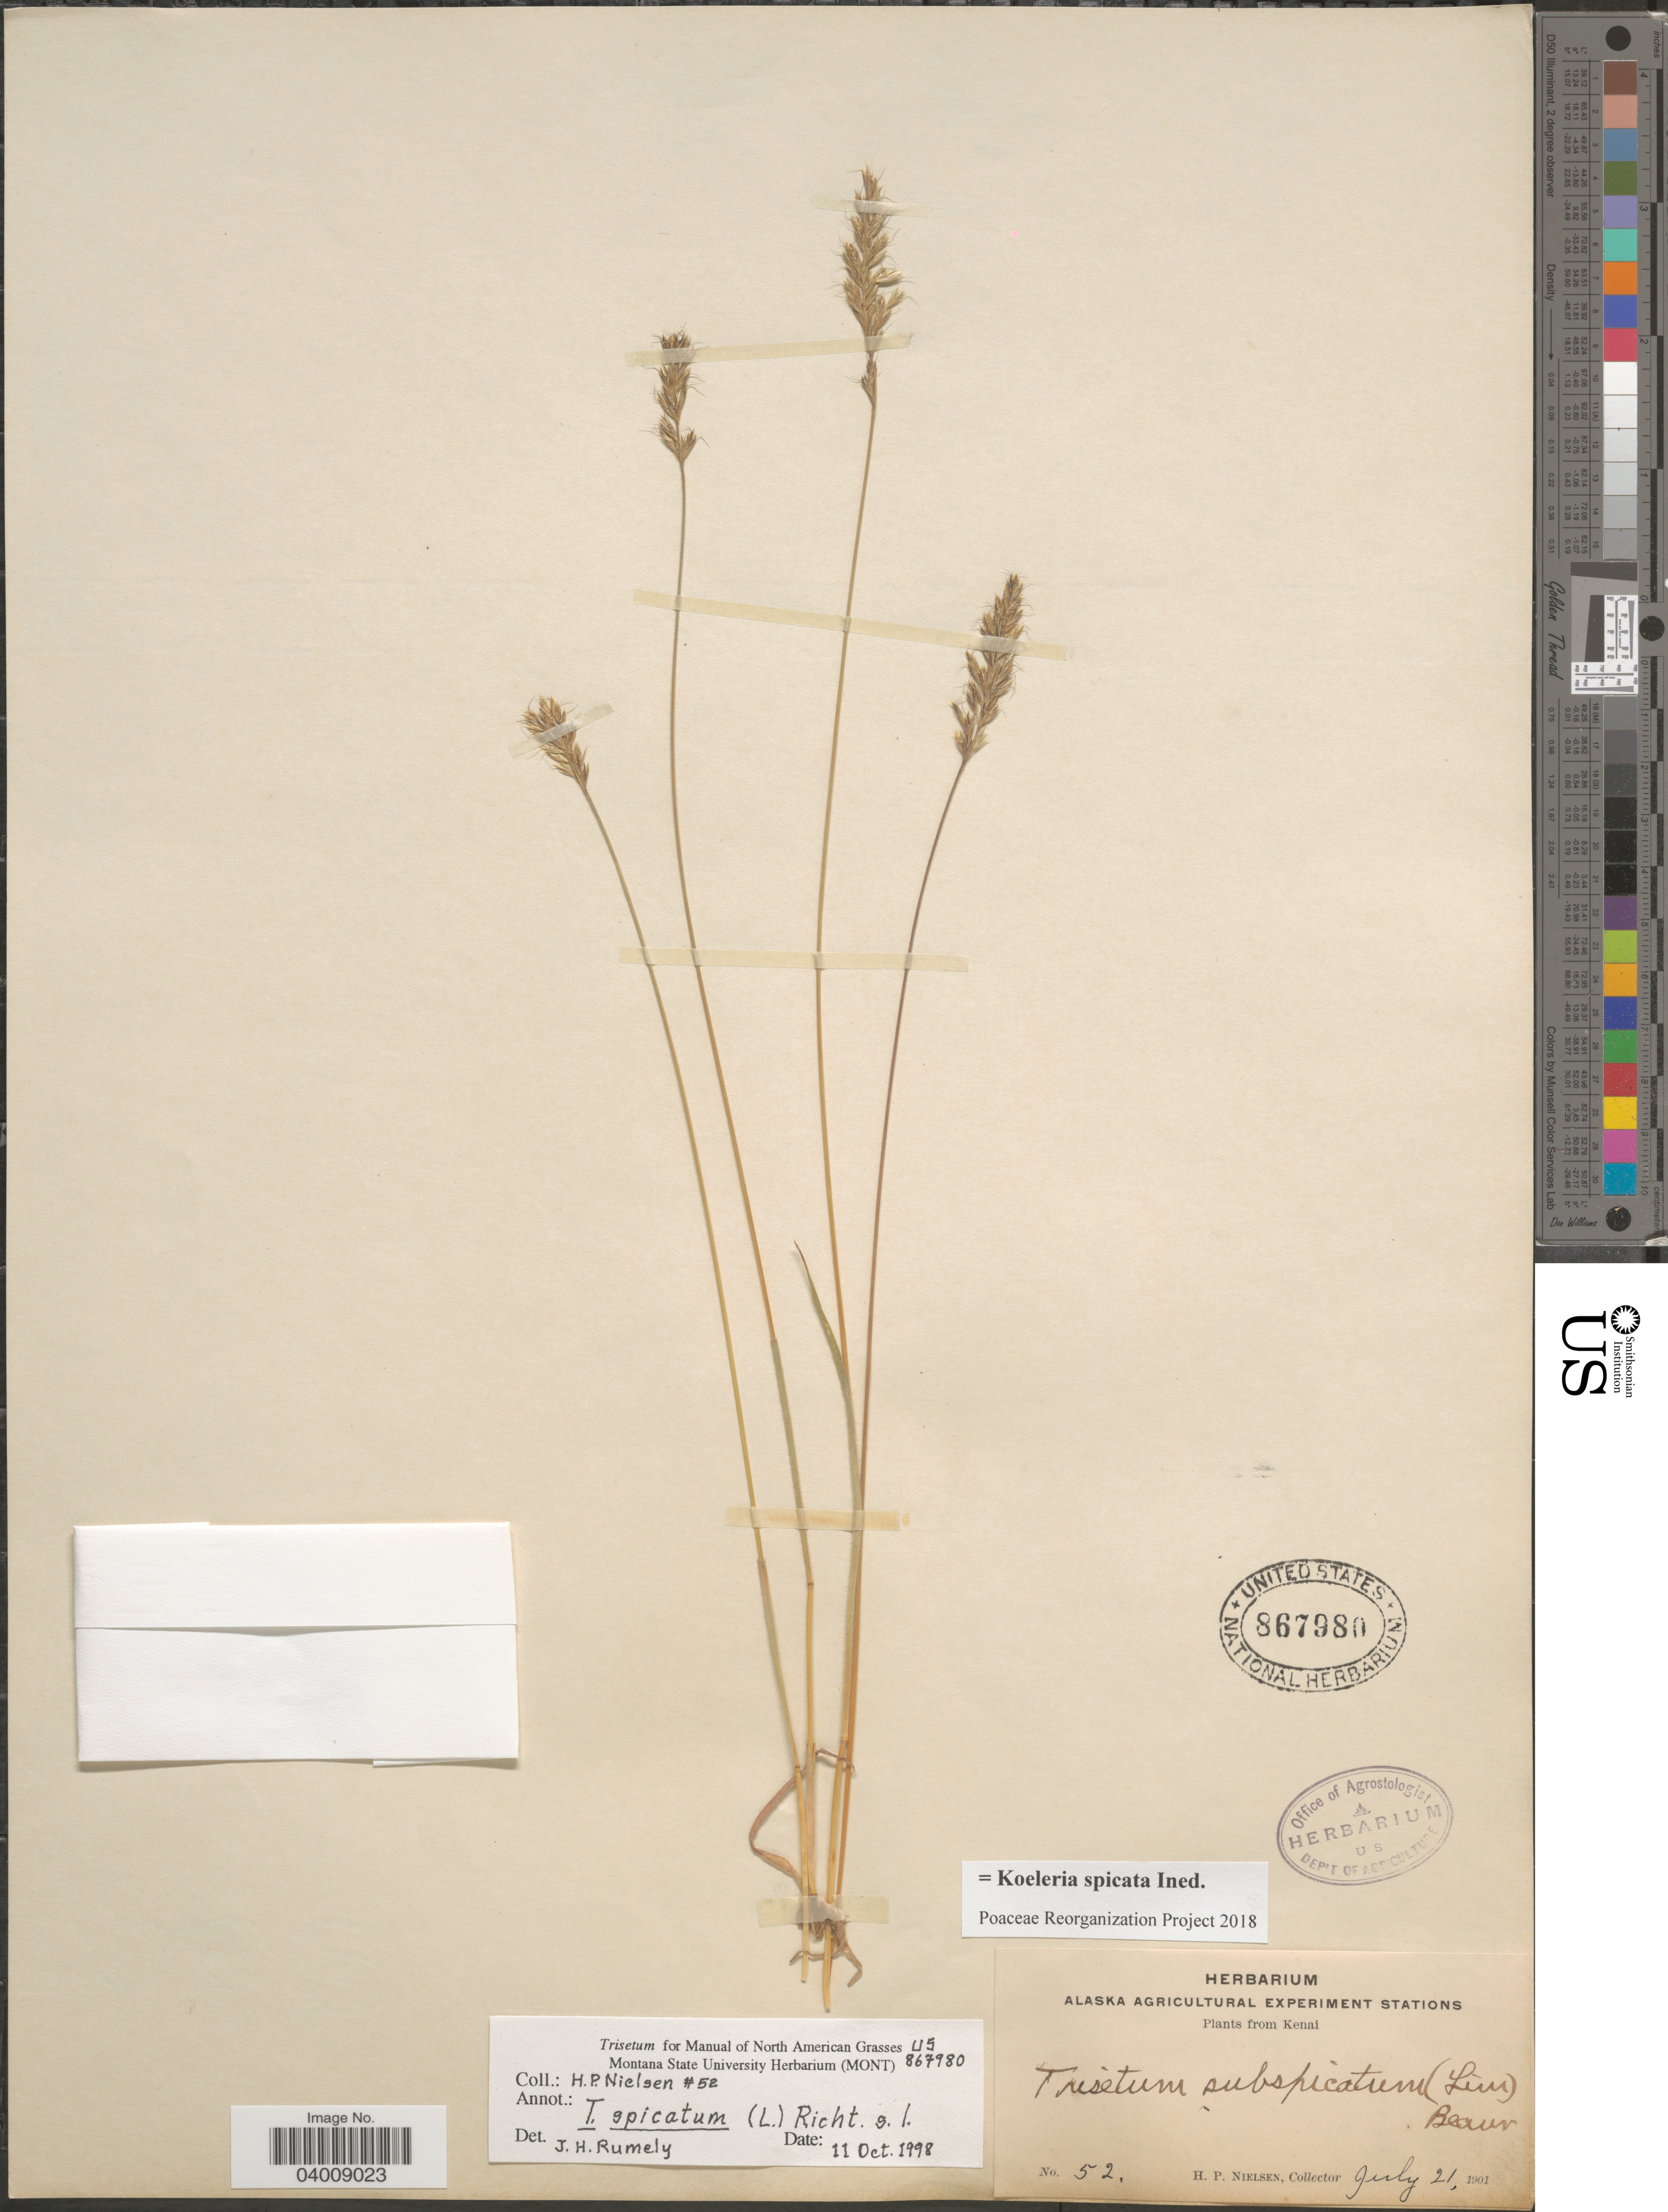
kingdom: Plantae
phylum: Tracheophyta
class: Liliopsida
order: Poales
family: Poaceae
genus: Koeleria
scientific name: Koeleria spicata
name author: (L.) Barberá et al.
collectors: H. P. Nielsen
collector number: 52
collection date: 1901-07-21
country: United States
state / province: Alaska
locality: Kenai.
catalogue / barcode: US 867980